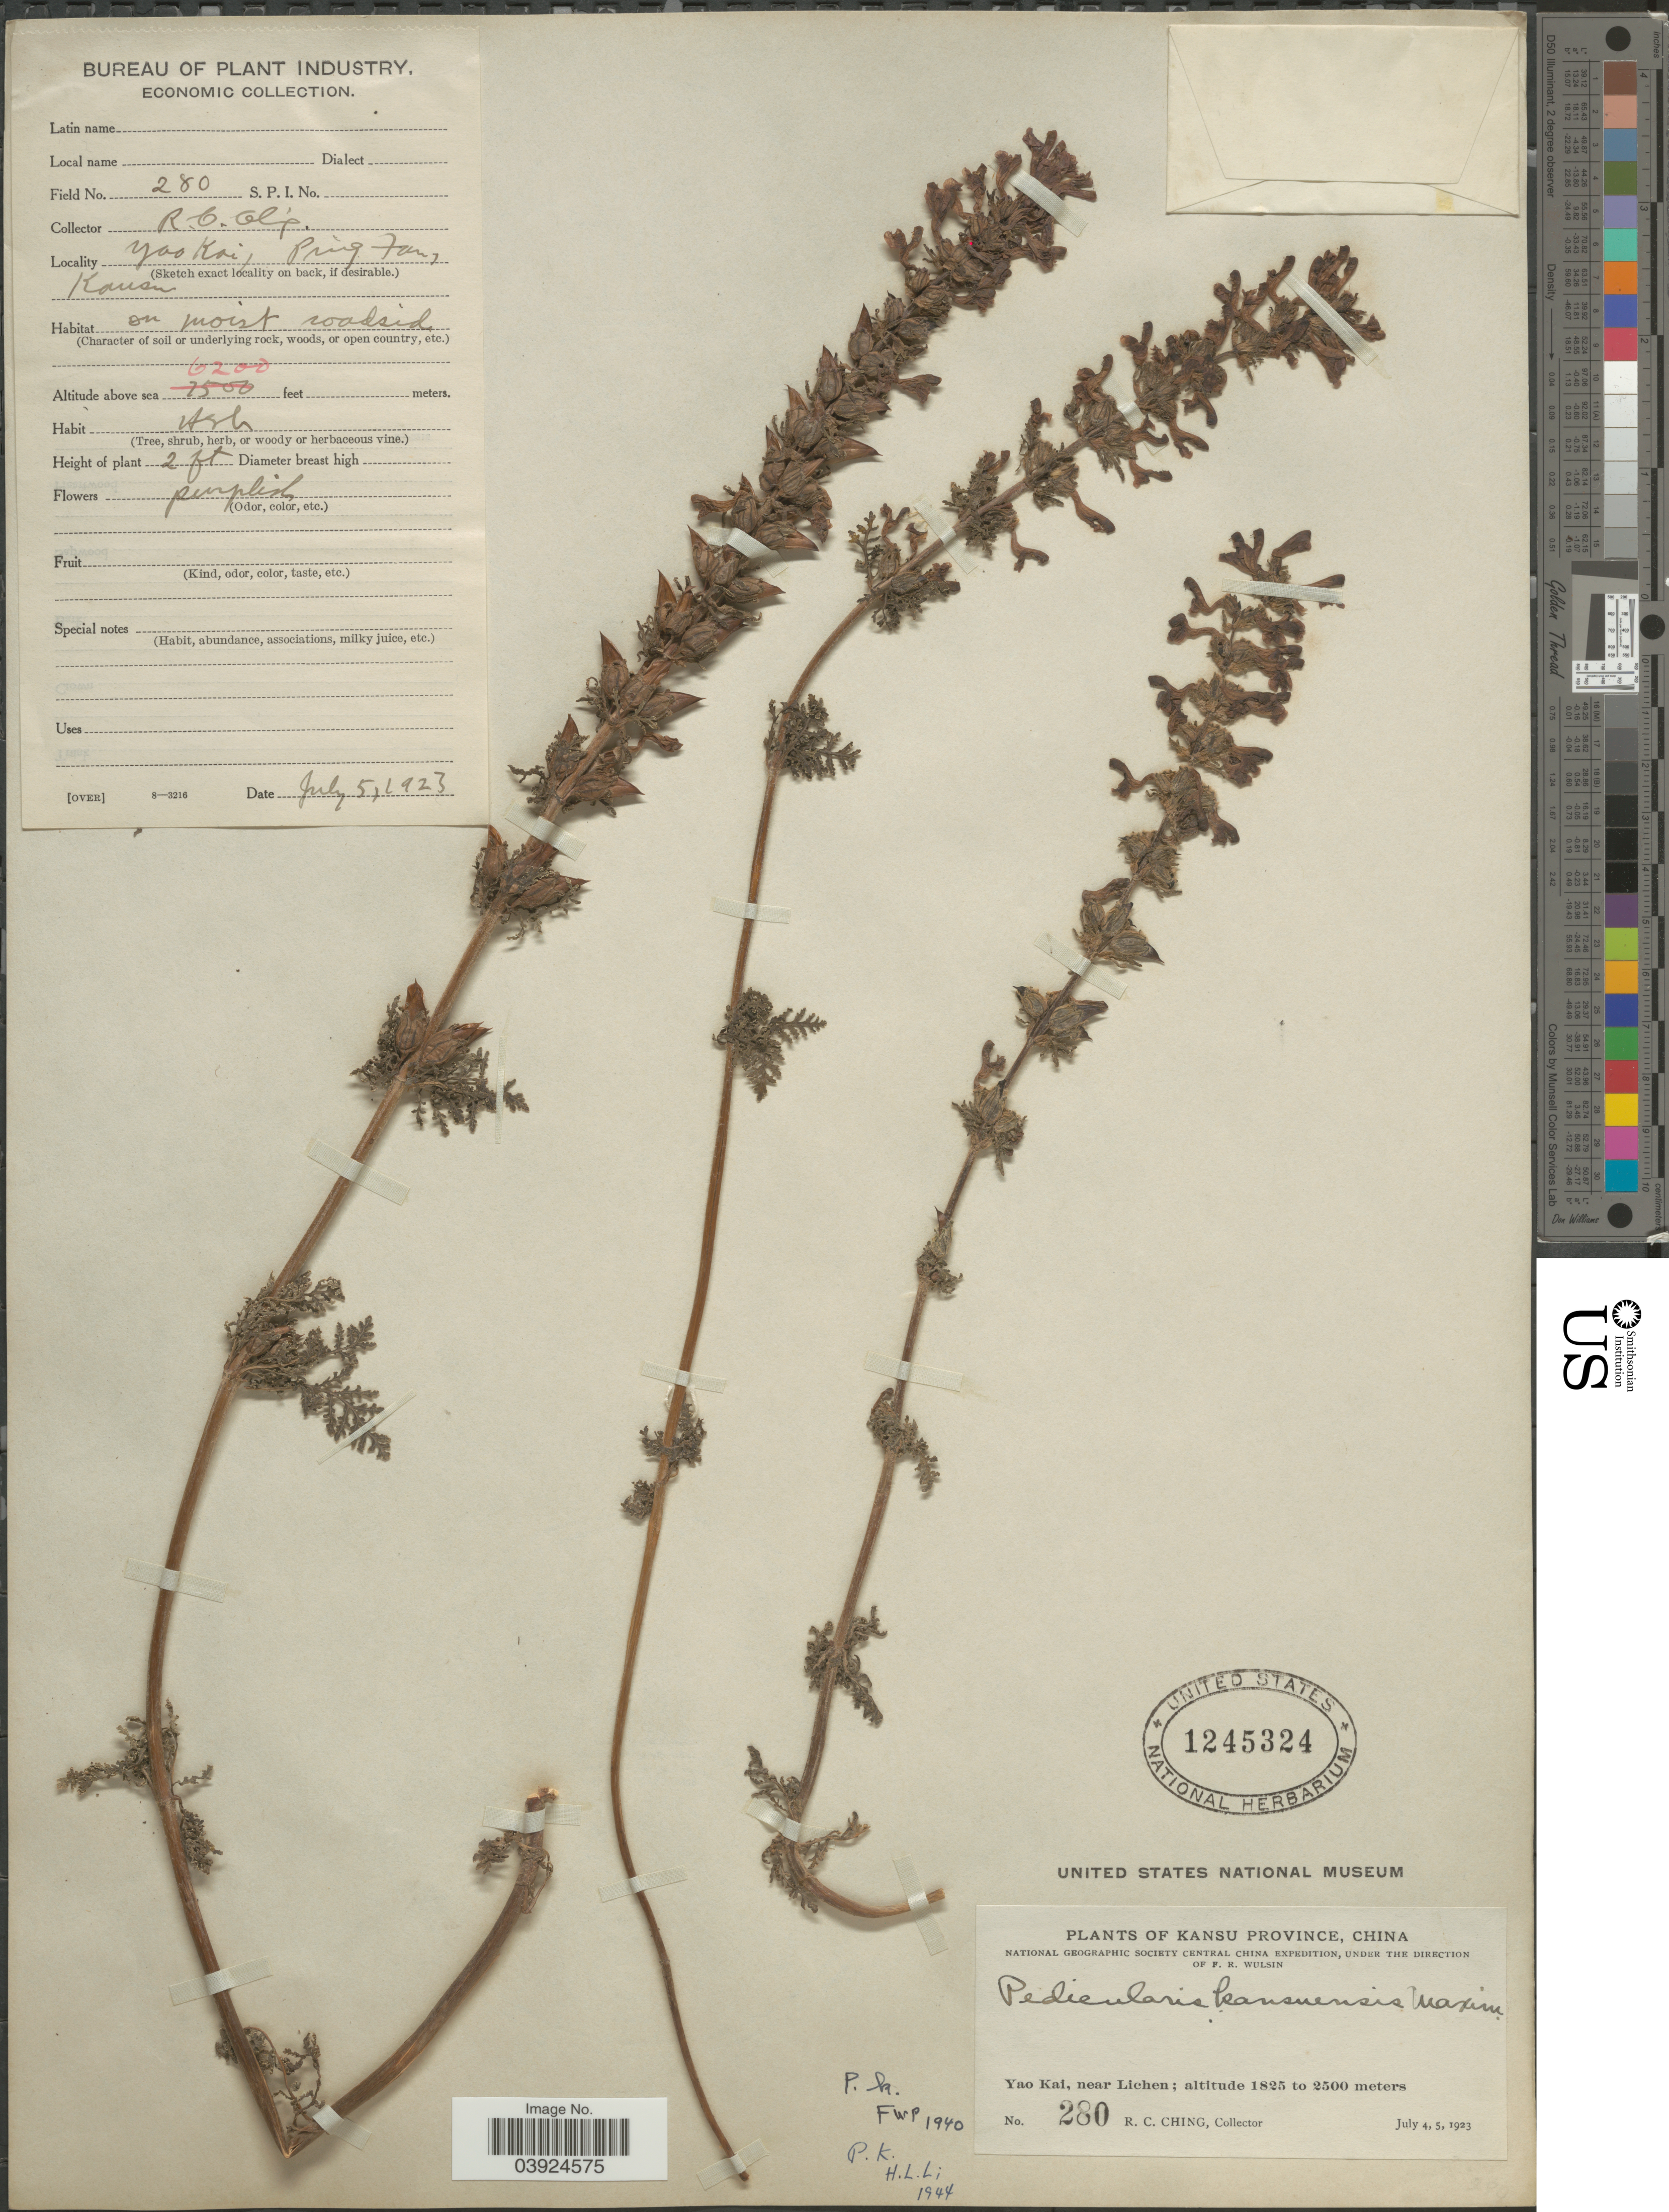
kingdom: Plantae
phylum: Tracheophyta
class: Magnoliopsida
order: Lamiales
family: Orobanchaceae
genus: Pedicularis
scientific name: Pedicularis kansuensis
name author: Maxim.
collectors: R. C. Ching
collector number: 280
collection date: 1923-07-05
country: China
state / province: Gansu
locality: Kansu Province. Yao Kai, near Lichen. Pingfan.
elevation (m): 1890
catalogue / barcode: US 1245324